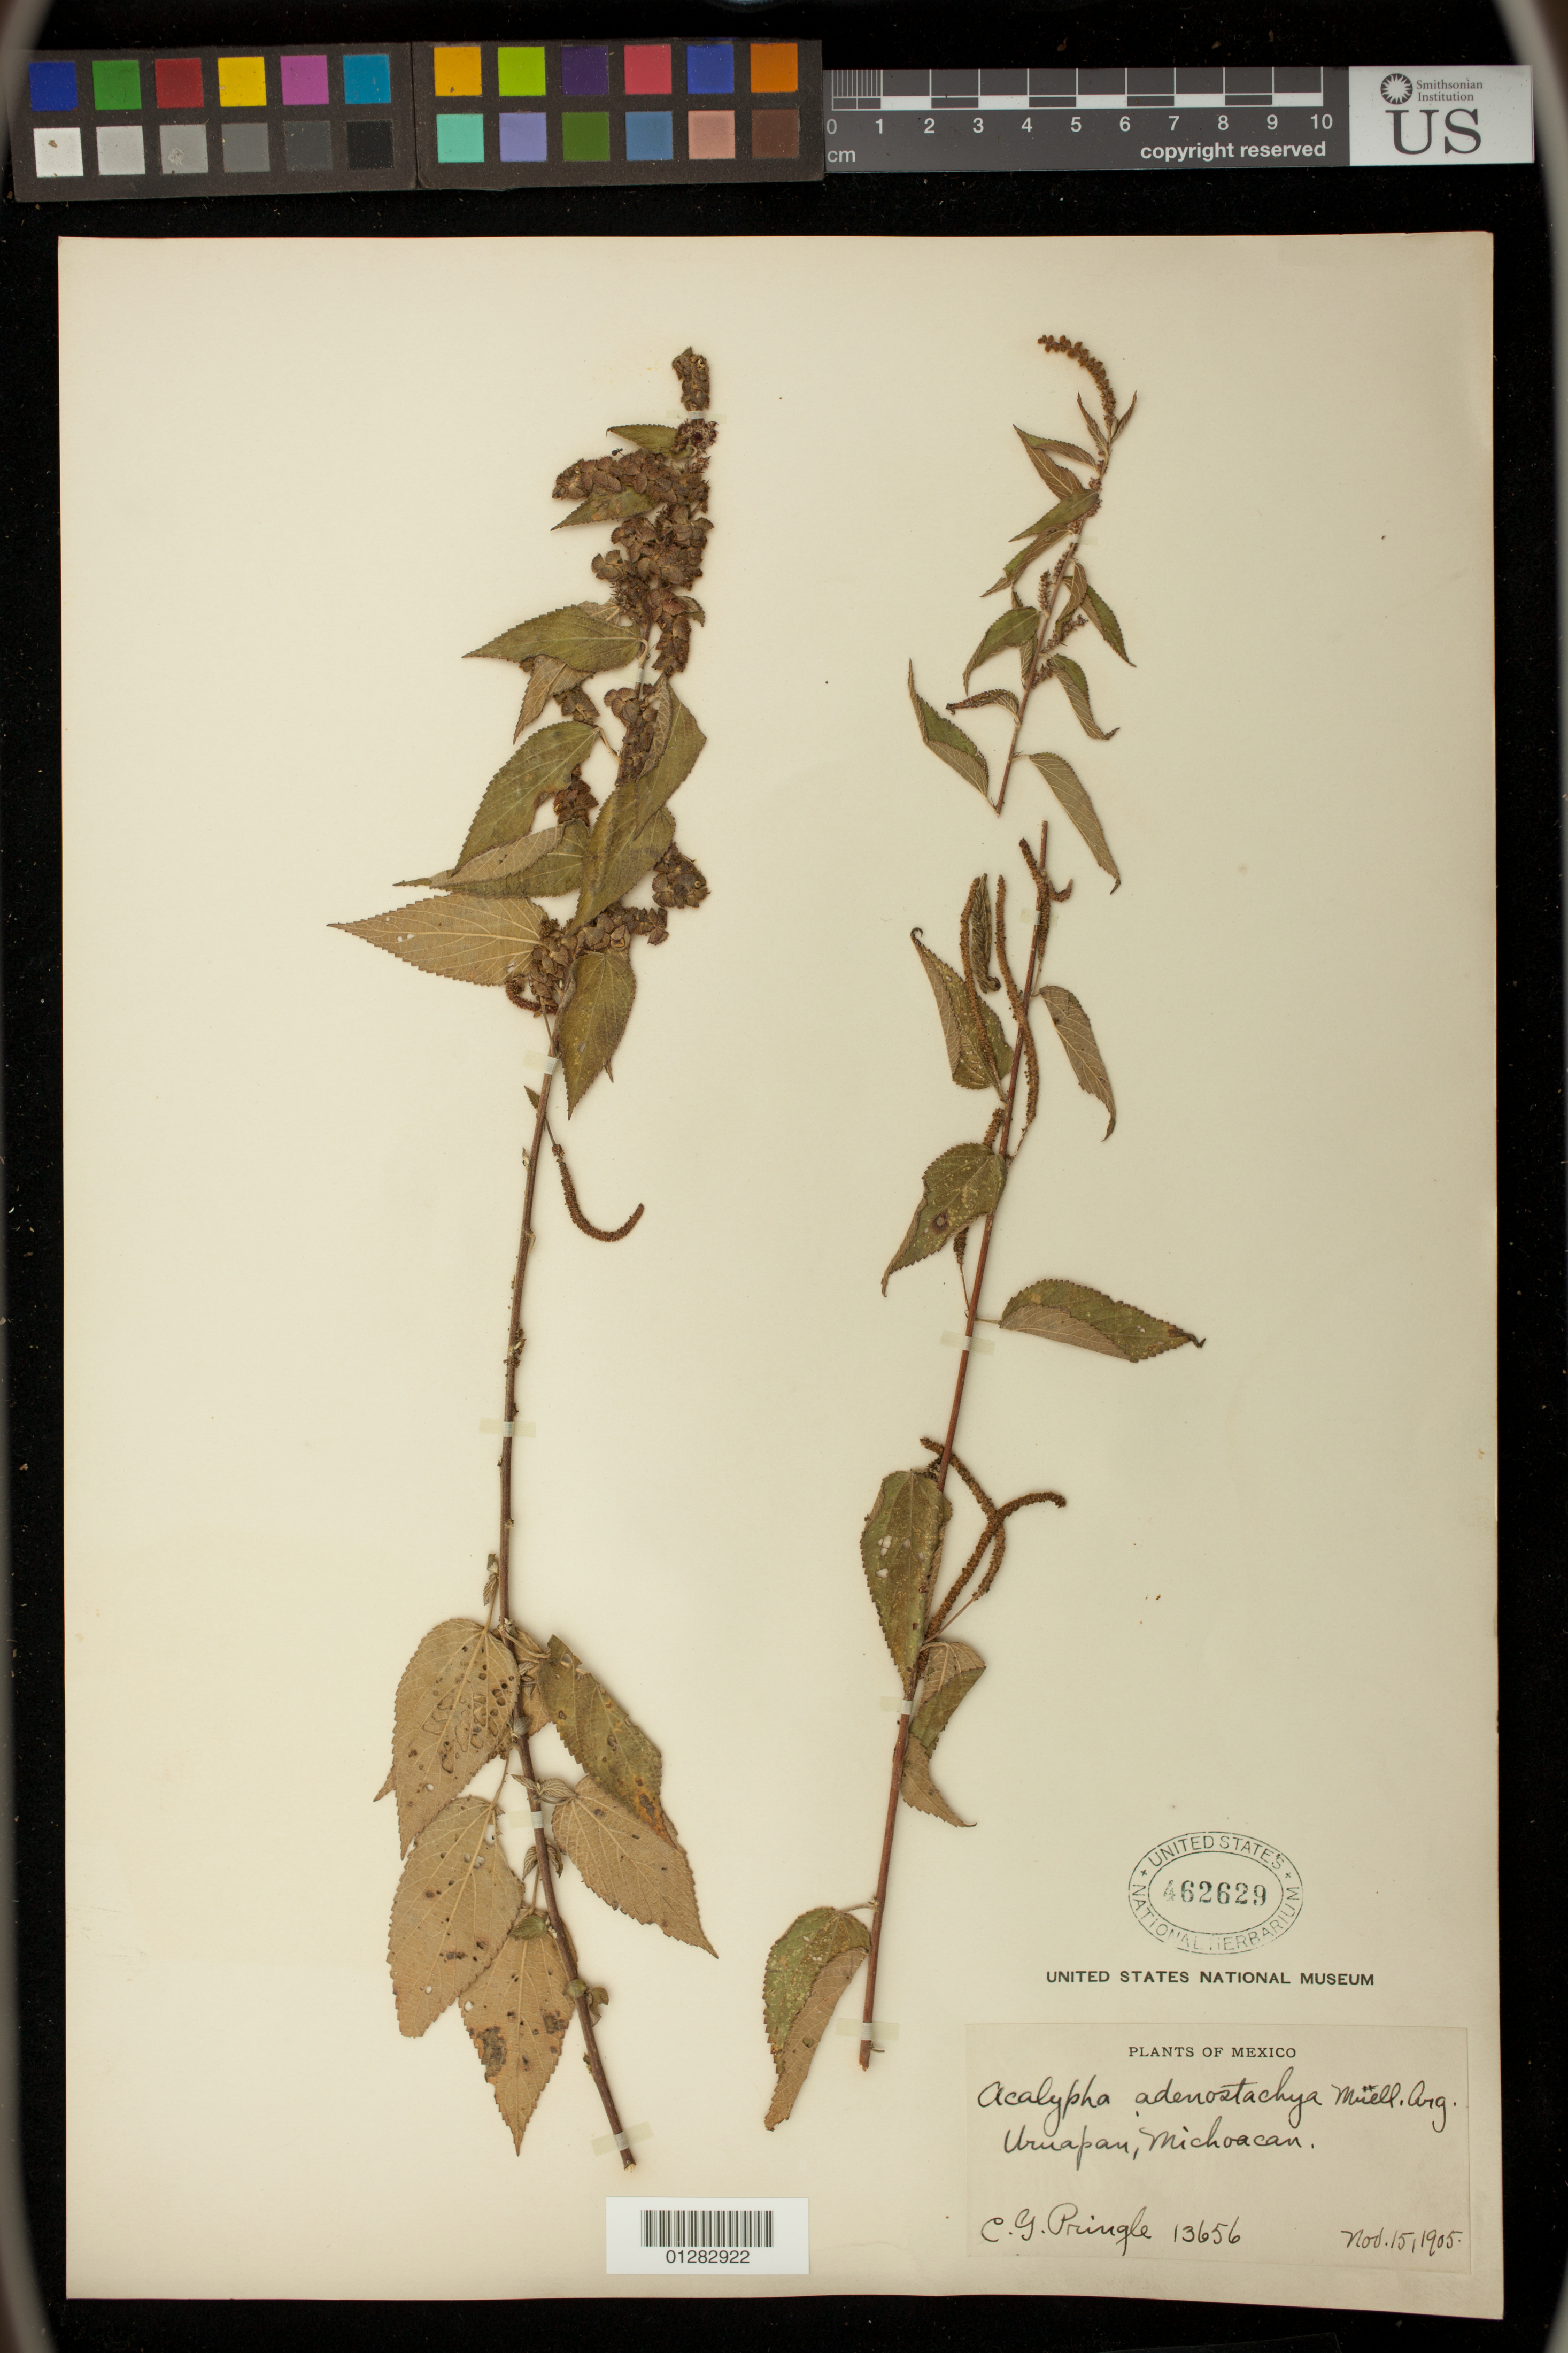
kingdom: Plantae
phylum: Tracheophyta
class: Magnoliopsida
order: Malpighiales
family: Euphorbiaceae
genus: Acalypha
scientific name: Acalypha sp.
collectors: C. G. Pringle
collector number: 13656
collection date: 1905-11-15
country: Mexico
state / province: Michoacán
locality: Uruapan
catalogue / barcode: US 462629